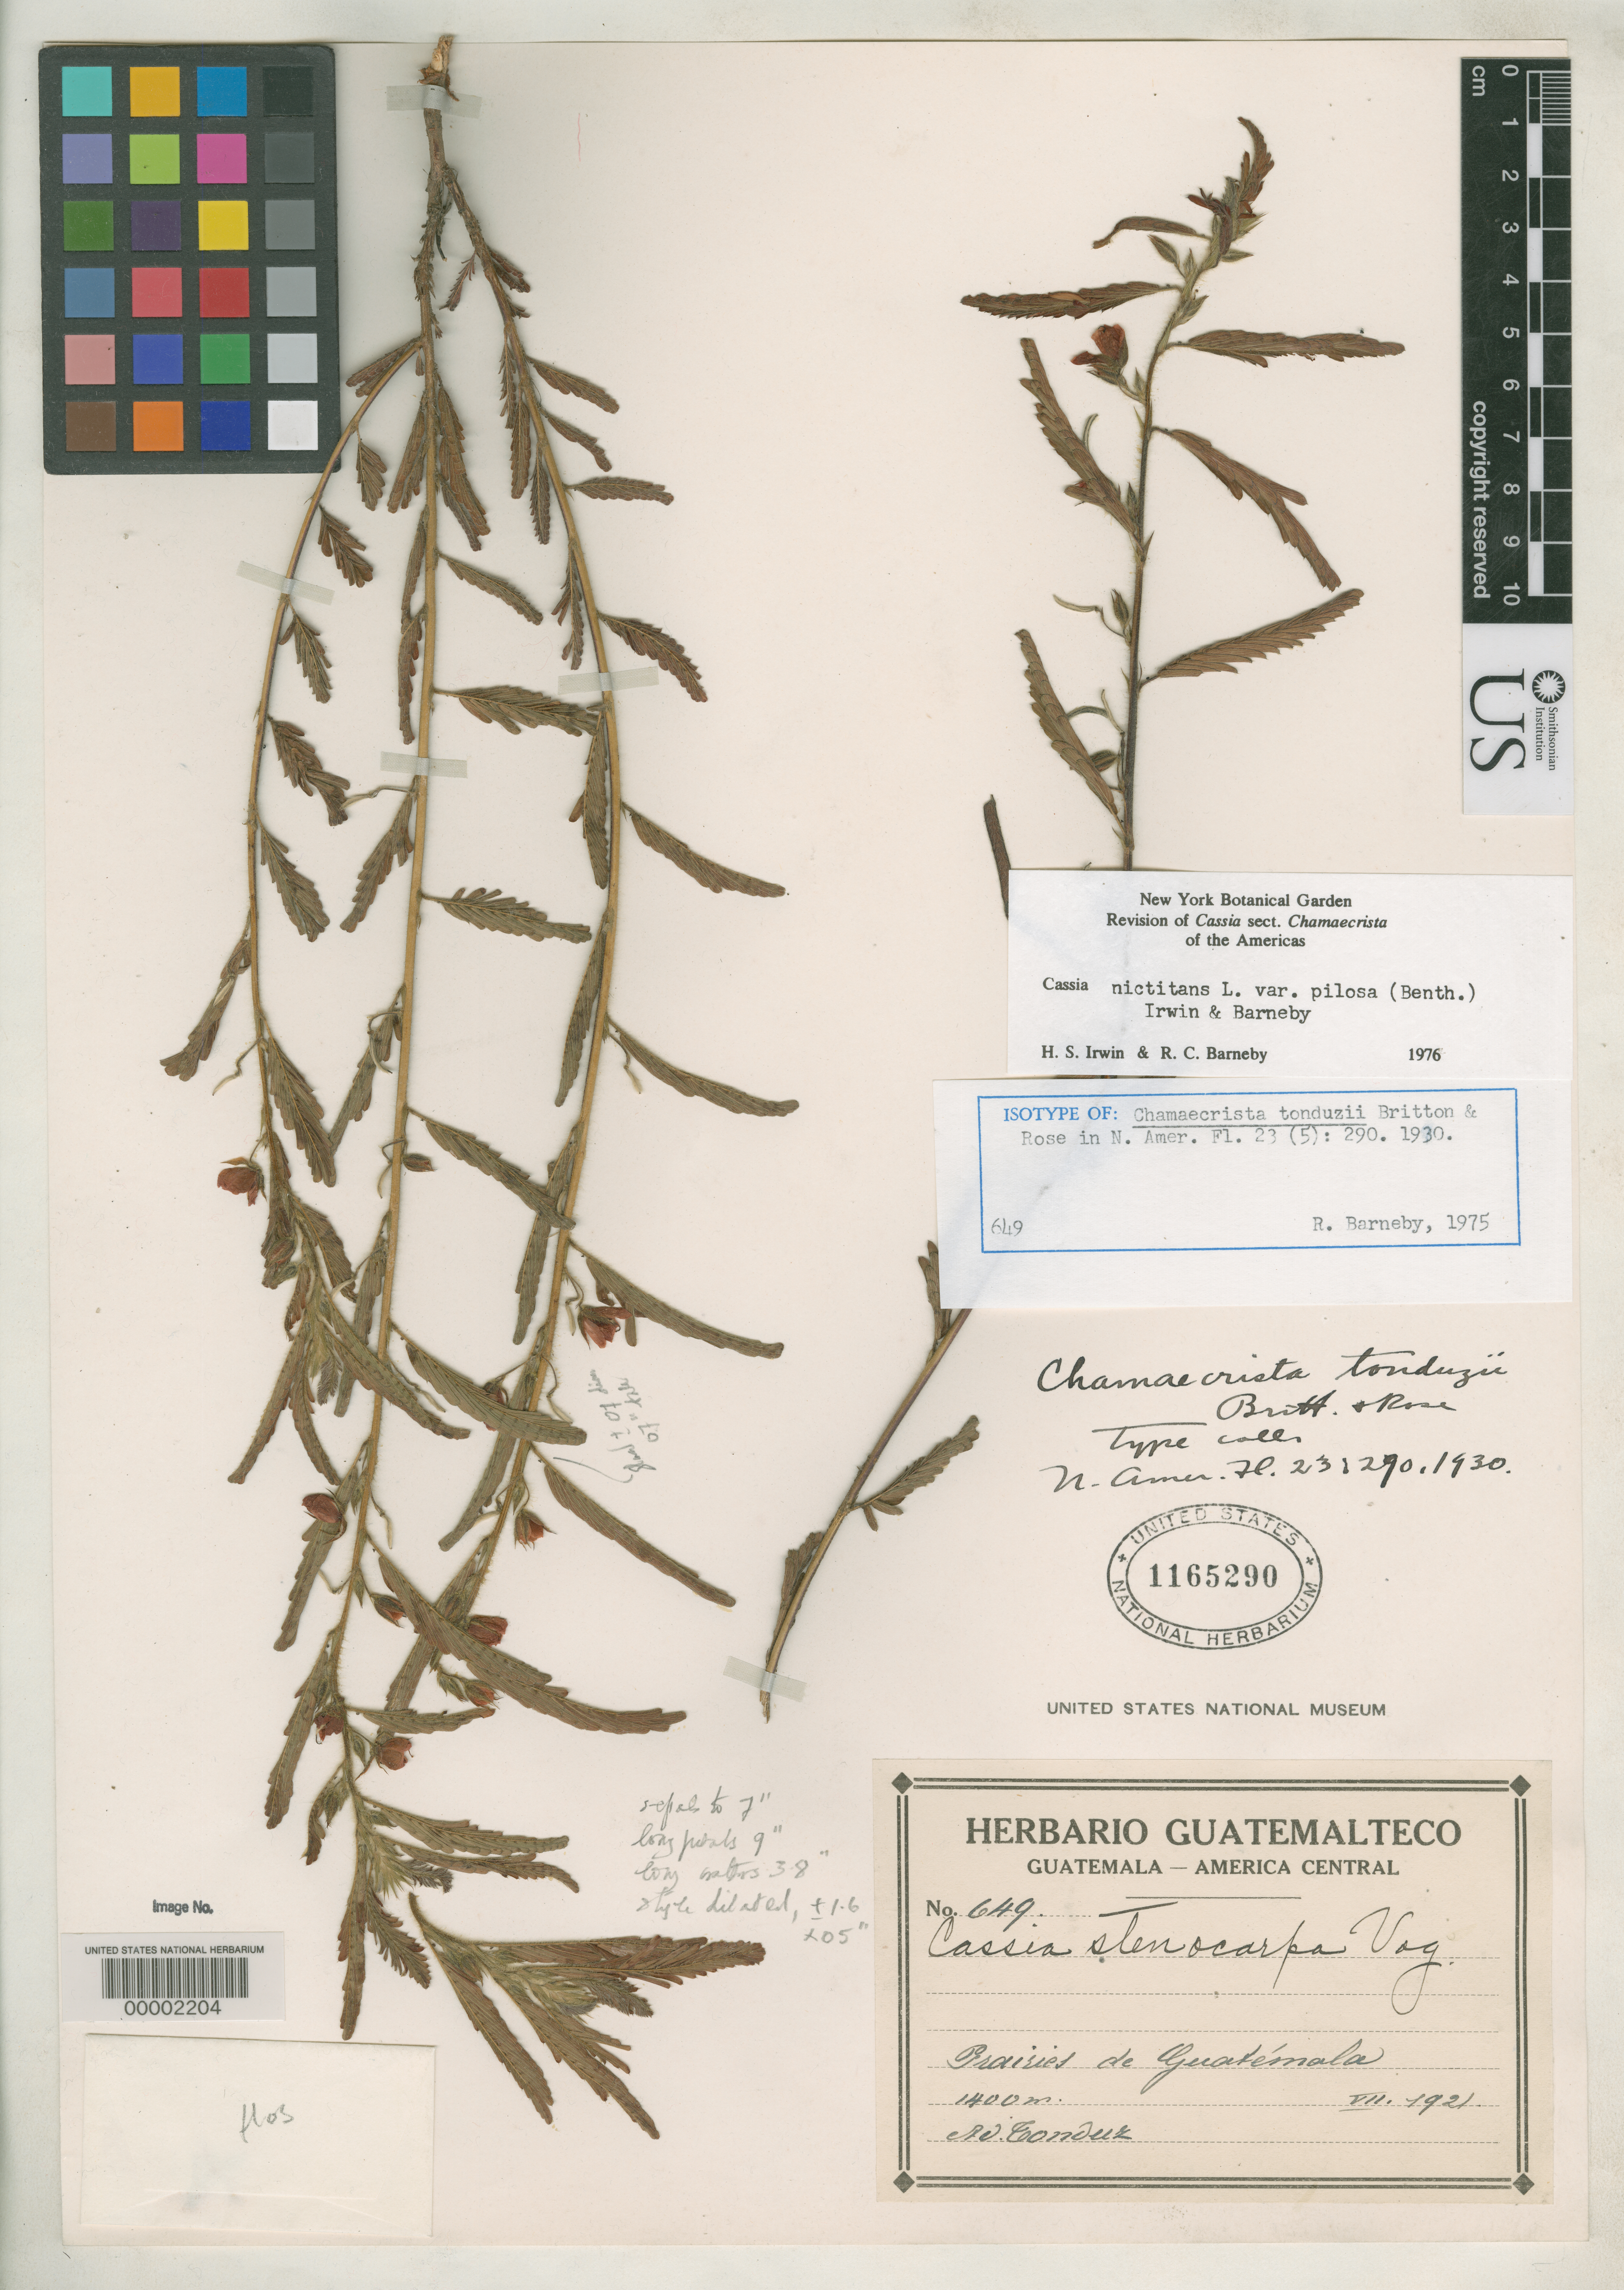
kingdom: Plantae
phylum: Tracheophyta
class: Magnoliopsida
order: Fabales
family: Fabaceae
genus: Chamaecrista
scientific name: Chamaecrista tonduzii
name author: Britton & Rose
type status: Isotype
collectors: A. Tonduz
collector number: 649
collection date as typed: Jul 1892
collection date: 1892-07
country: Guatemala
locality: Braisier de Guatemala.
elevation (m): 1400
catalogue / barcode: US 1165290